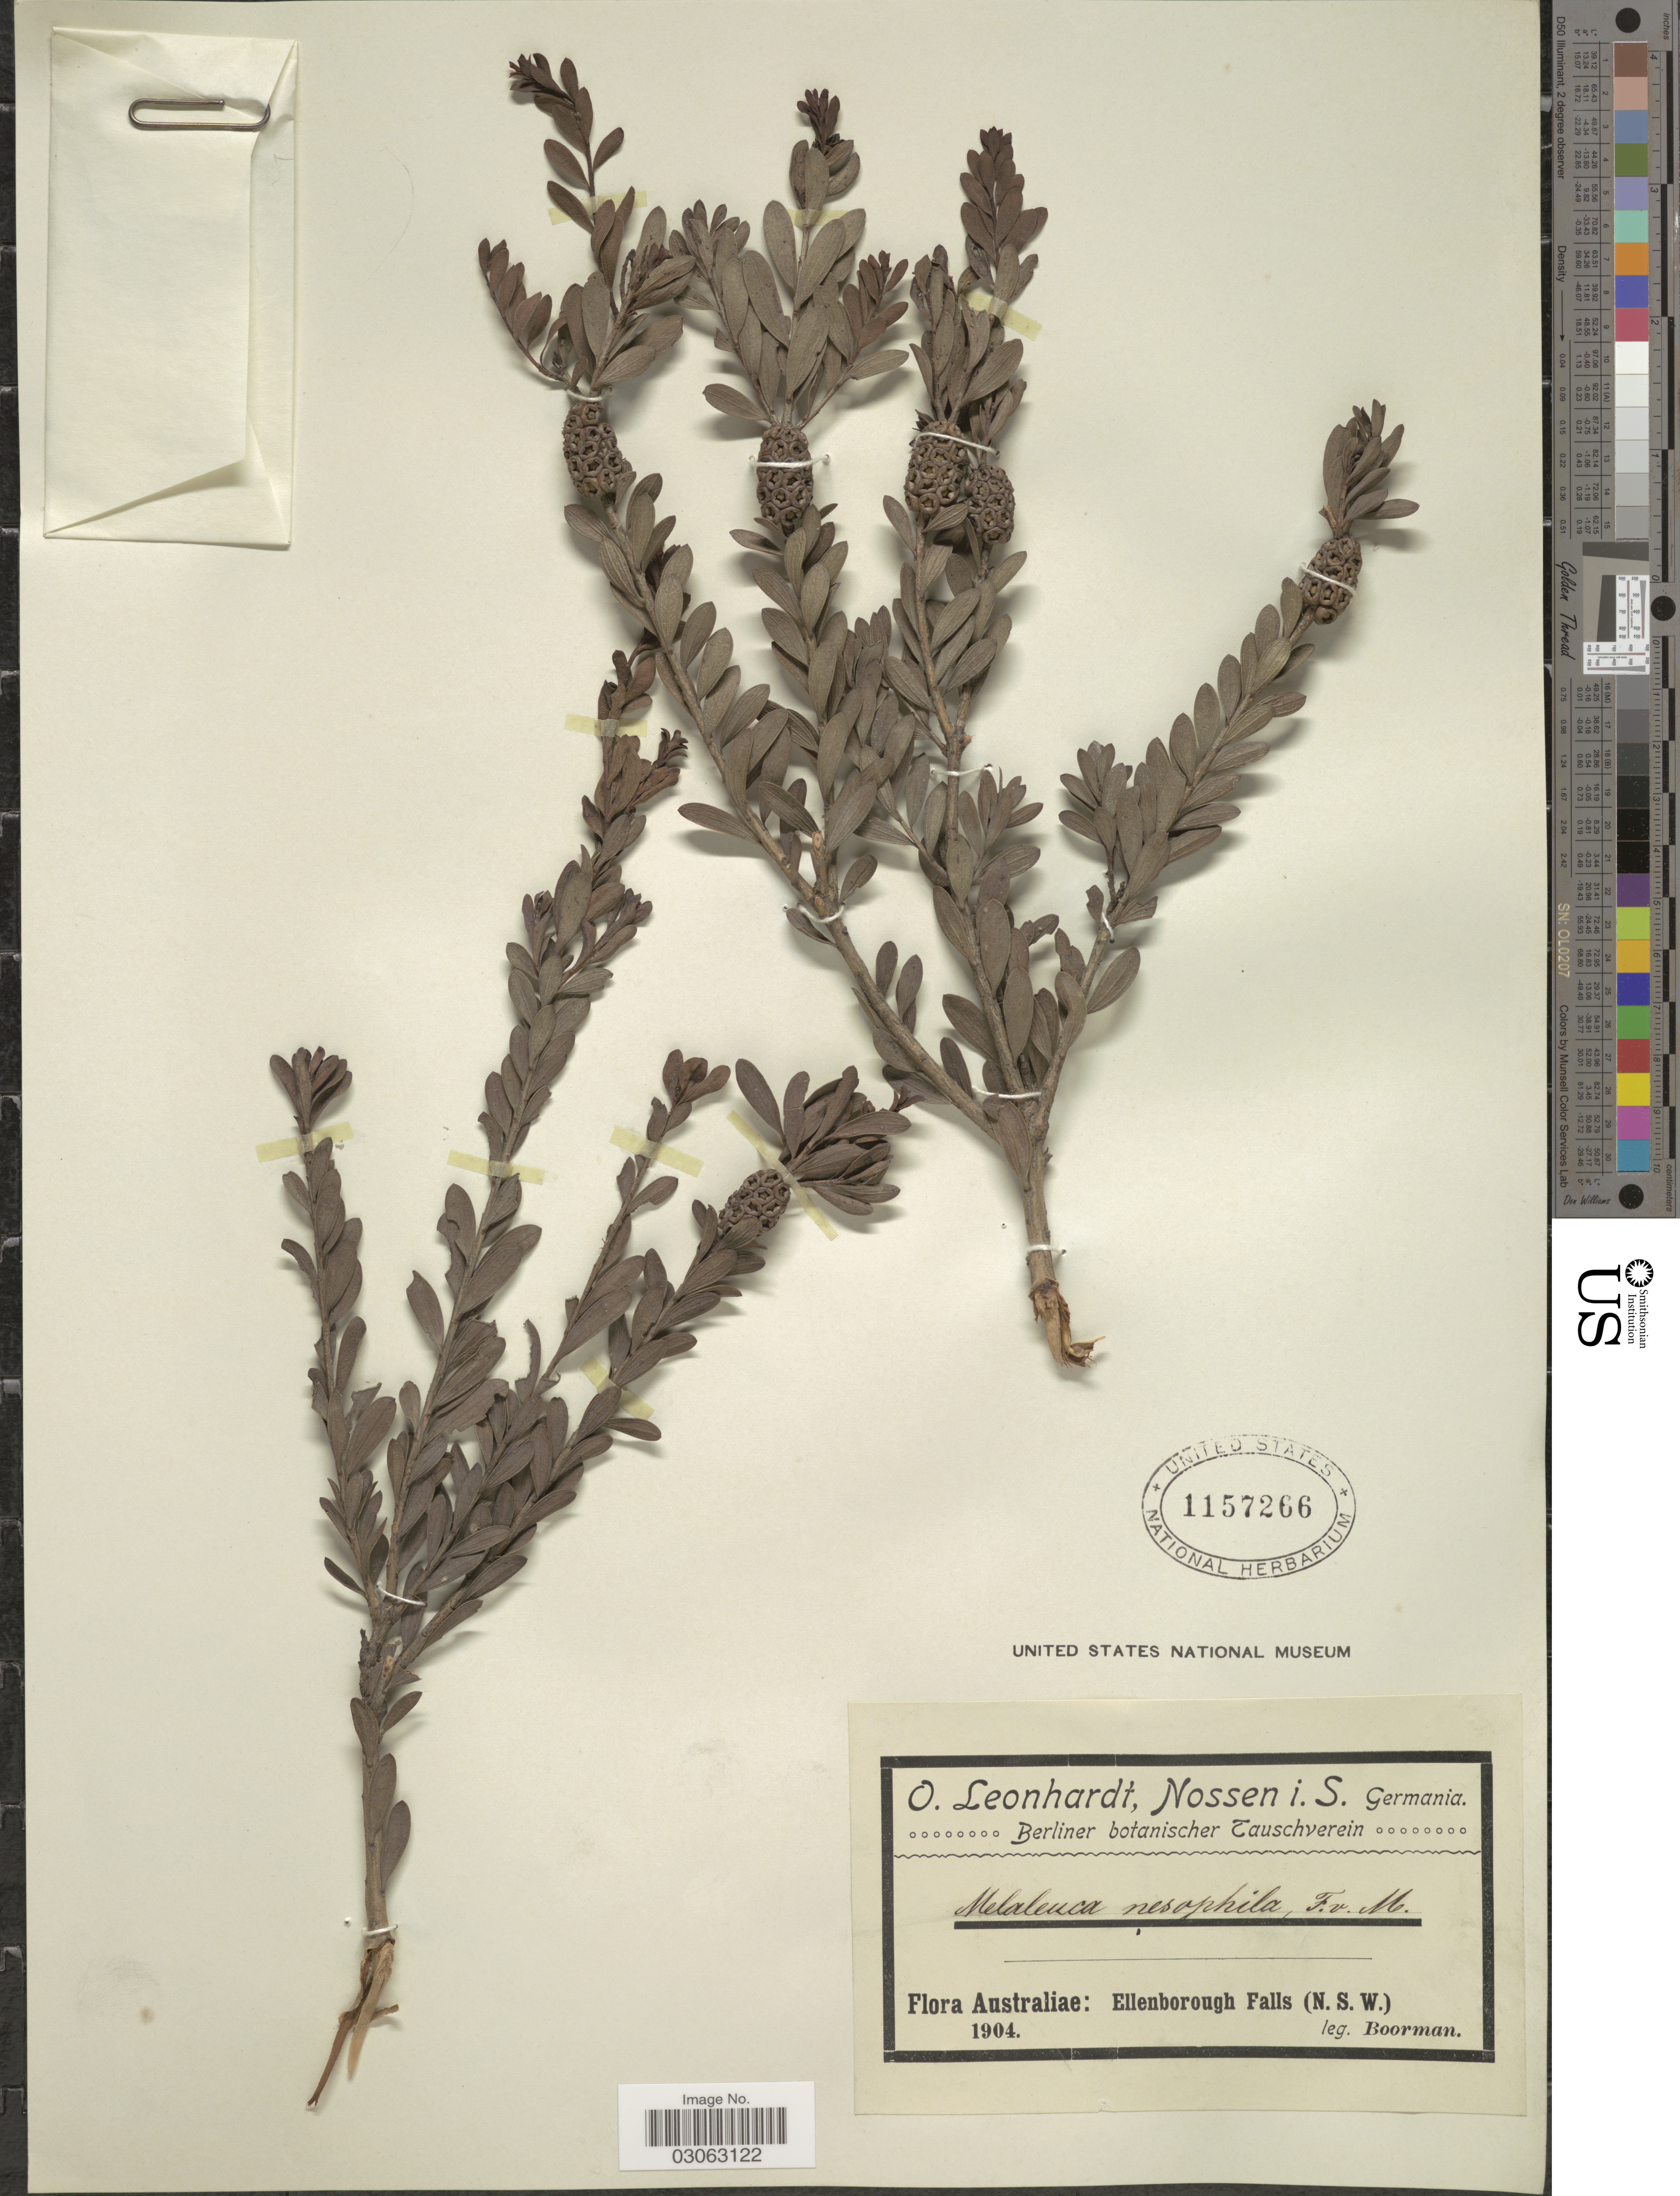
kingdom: Plantae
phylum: Tracheophyta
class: Magnoliopsida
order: Myrtales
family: Myrtaceae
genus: Melaleuca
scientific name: Melaleuca nesophila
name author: F. Muell.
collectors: -. Boorman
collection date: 1904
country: Australia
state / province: New South Wales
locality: Ellenborough Falls (N.S.W.).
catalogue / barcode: US 1157266